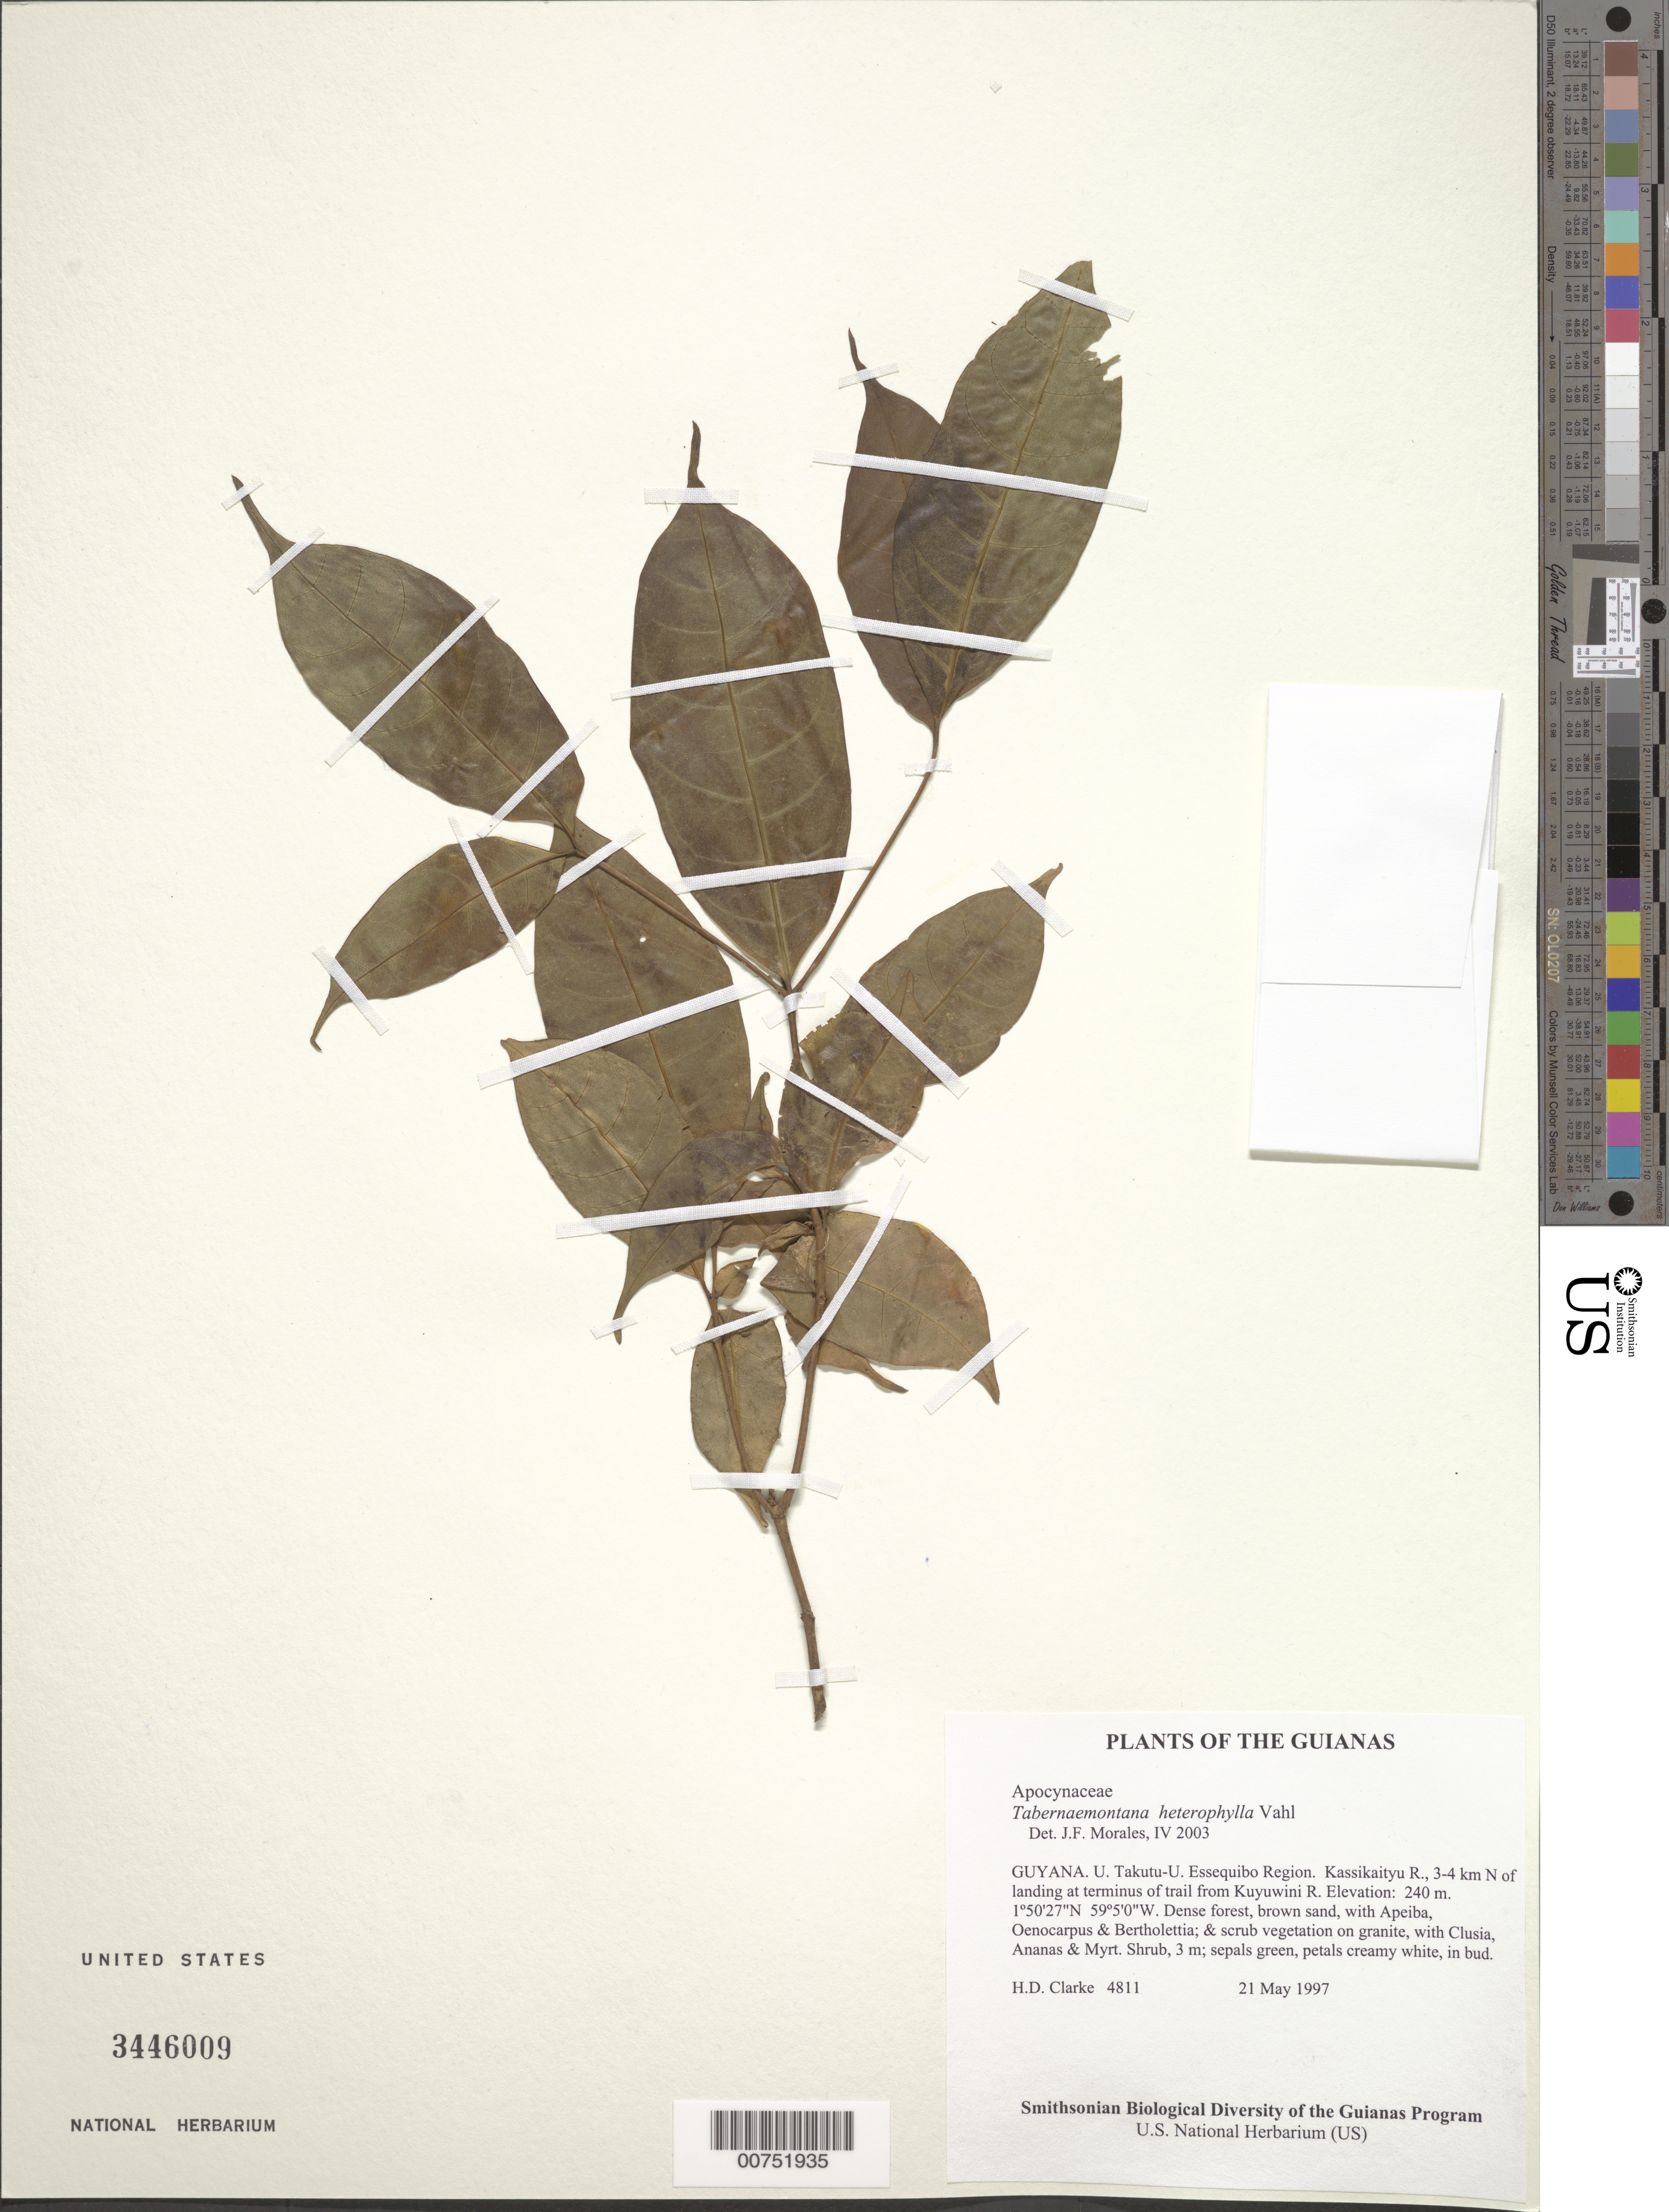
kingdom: Plantae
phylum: Tracheophyta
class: Magnoliopsida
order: Gentianales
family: Apocynaceae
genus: Tabernaemontana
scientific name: Tabernaemontana heterophylla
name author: Vahl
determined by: Morales, J. F.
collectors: H. D. Clarke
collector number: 4811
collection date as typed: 21 May 1997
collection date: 1997-05-21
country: Guyana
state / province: U. Takutu-U. Essequibo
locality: Kassikaityu R., 3-4 km N of landing at terminus of trail from Kuyuwini R.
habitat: Dense forest, brown sand, with Apeiba, Oenocarpus & Bertholettia; & scrub vegetation on granite, with Clusia, Ananas & Myrt.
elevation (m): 240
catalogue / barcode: US 3446009